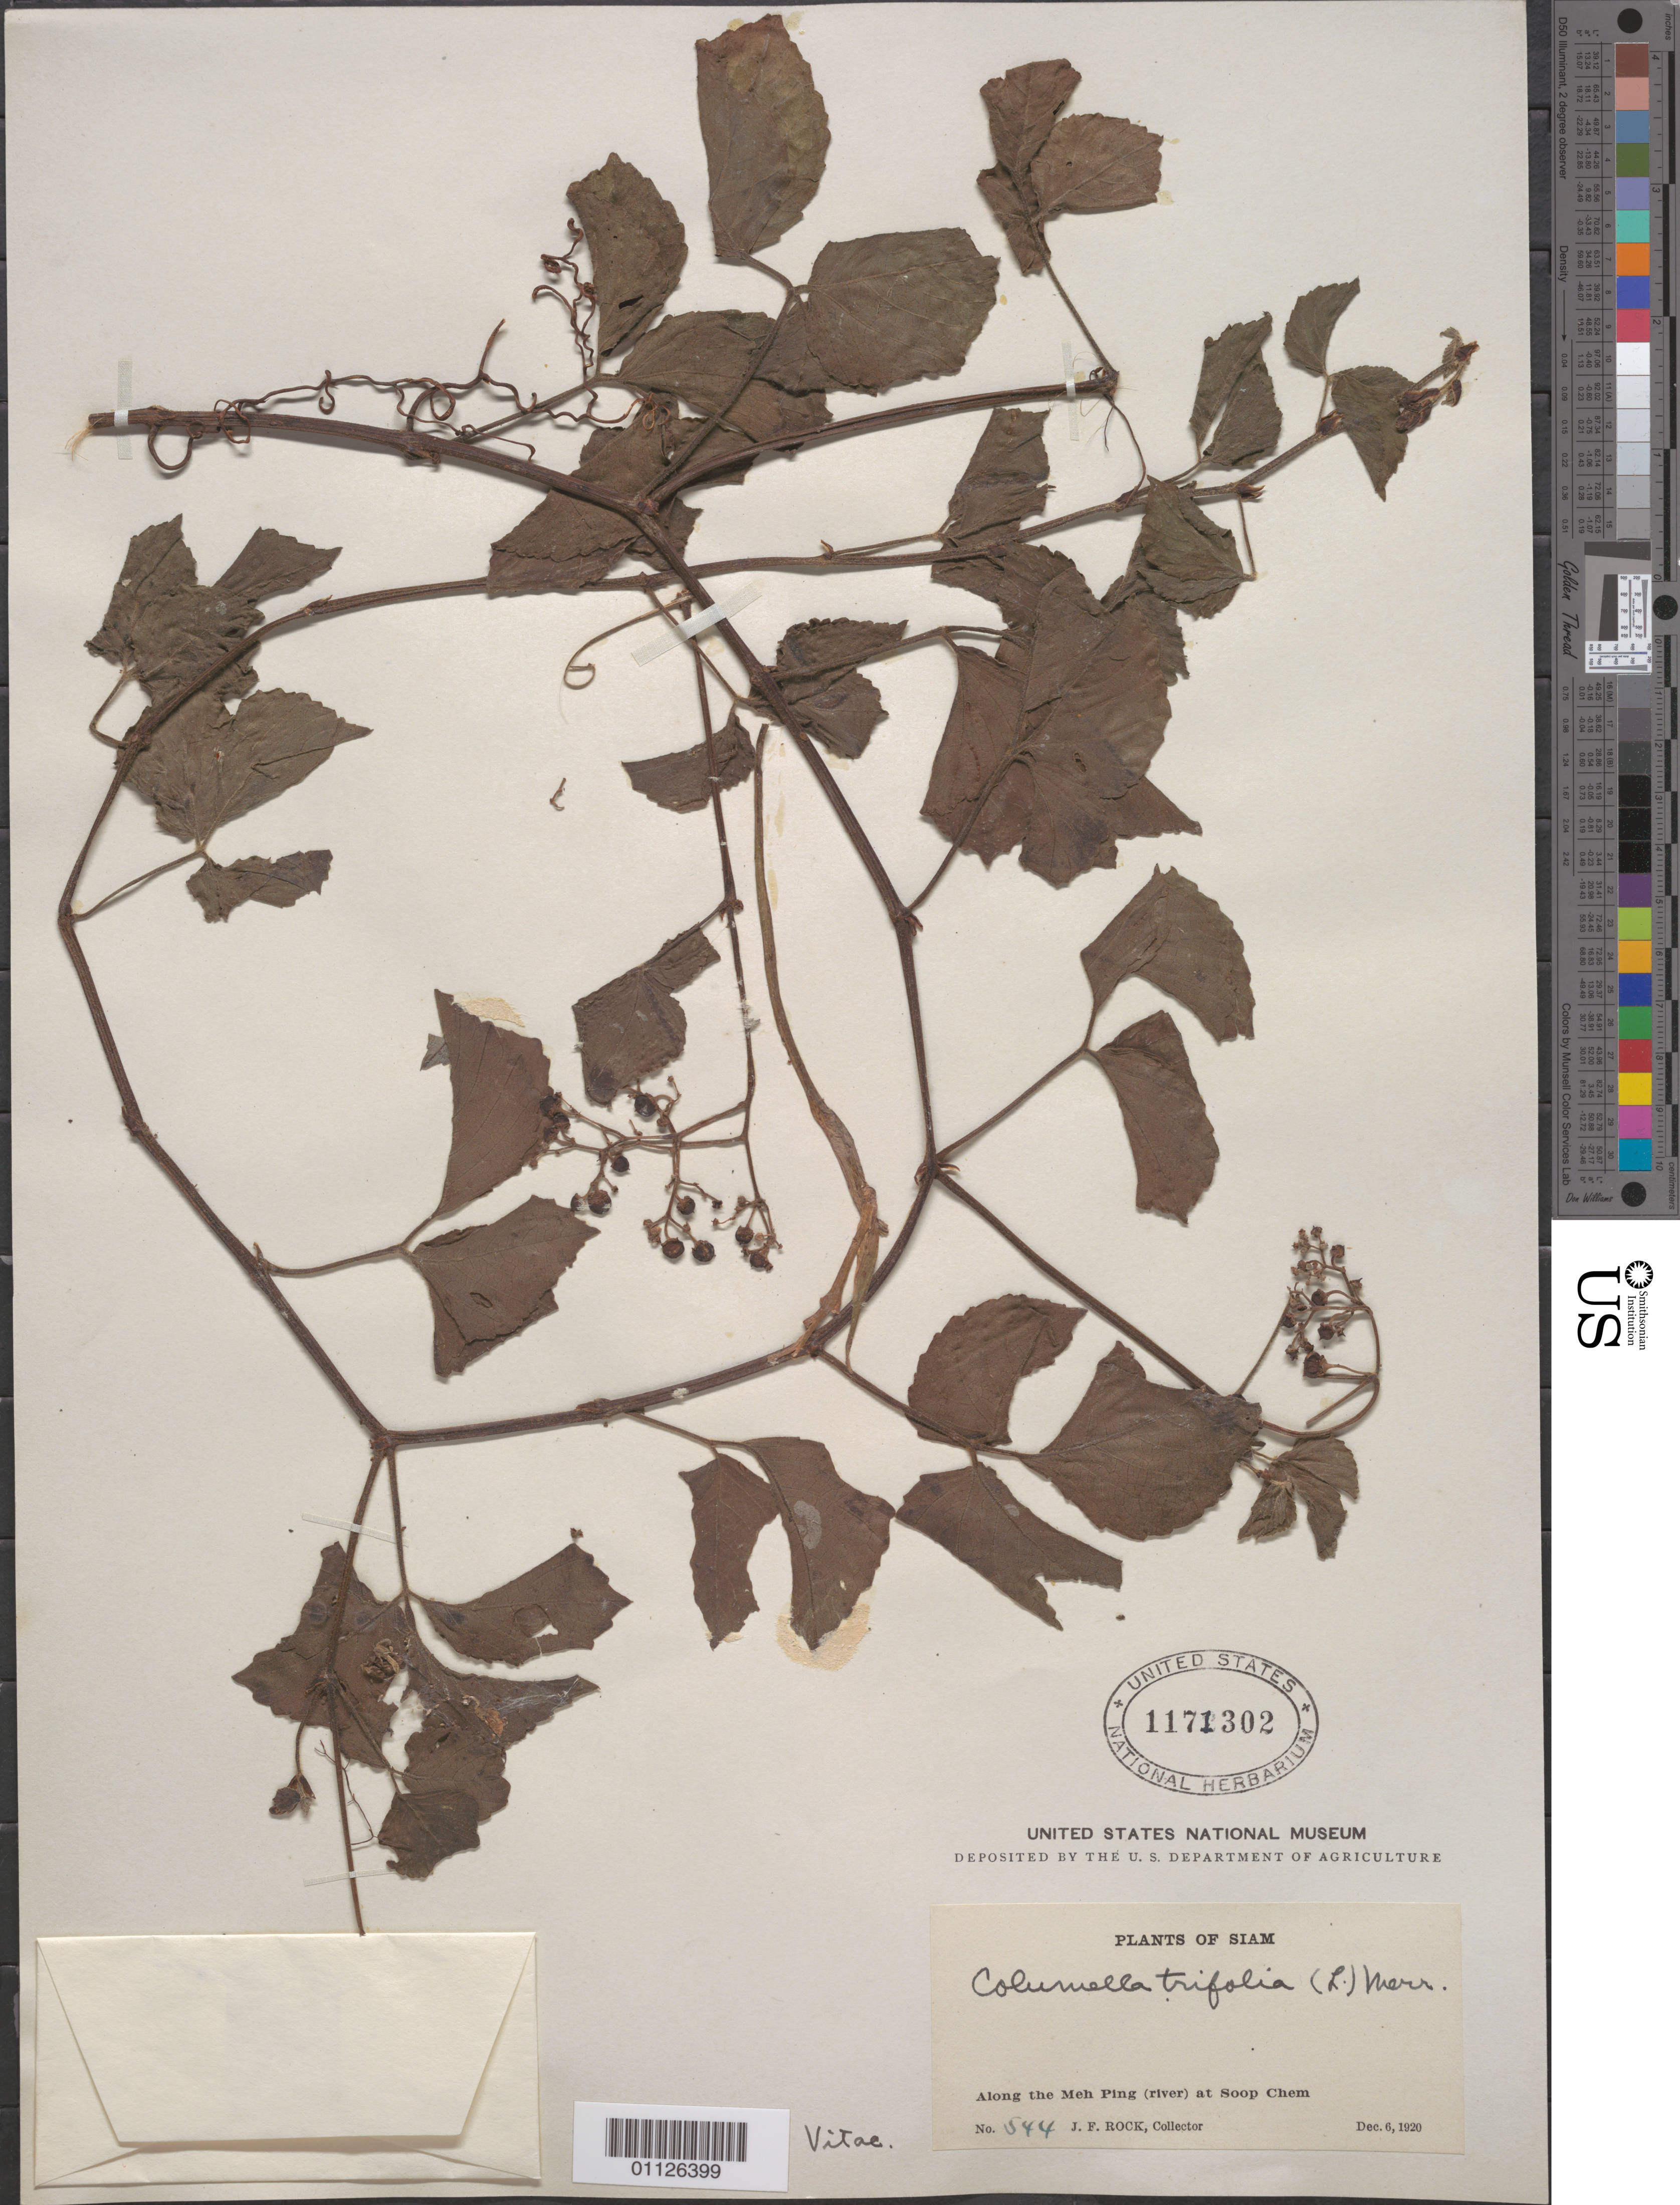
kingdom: Plantae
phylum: Tracheophyta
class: Magnoliopsida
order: Vitales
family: Vitaceae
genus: Causonis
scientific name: Causonis trifolia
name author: (L.) Mabb. & J. Wen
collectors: J. F. Rock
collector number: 544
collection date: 1920-12-06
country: Thailand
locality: Along the Meh Ping River at Soop Chem.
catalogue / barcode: US 1171302